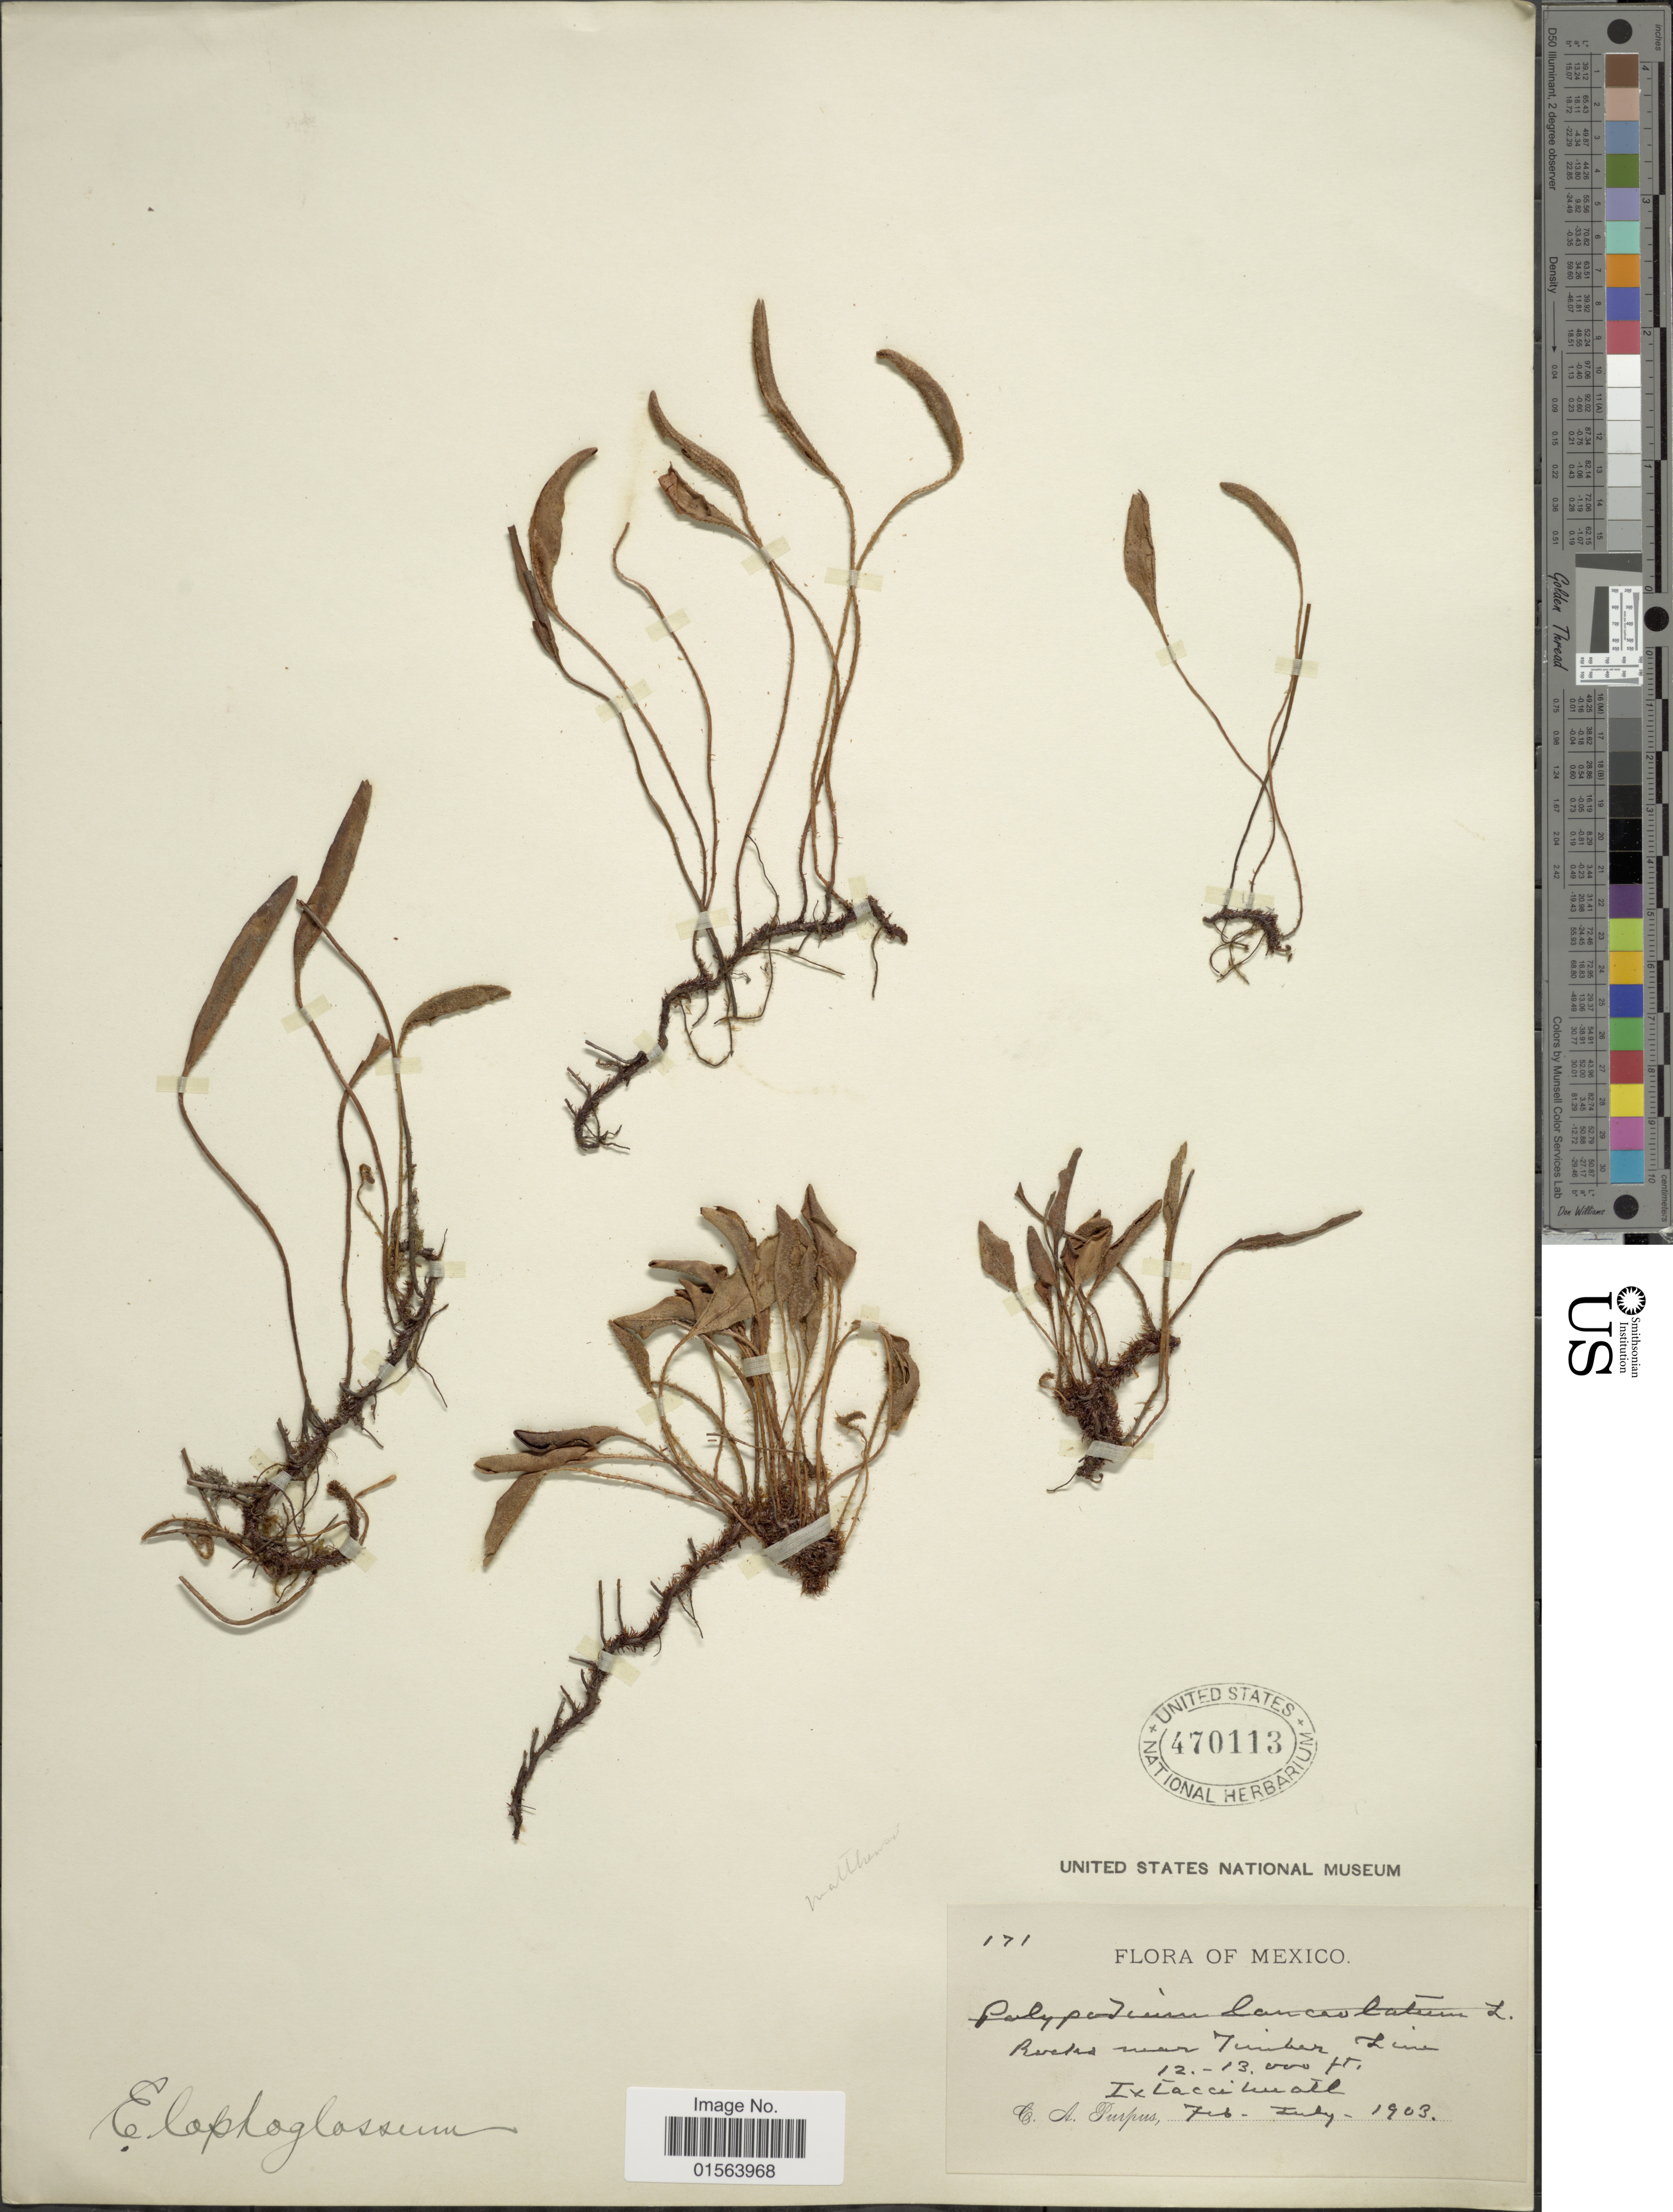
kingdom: Plantae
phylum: Tracheophyta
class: Polypodiopsida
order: Polypodiales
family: Dryopteridaceae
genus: Elaphoglossum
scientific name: Elaphoglossum hartwegii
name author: (Fée) T. Moore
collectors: C. A. Purpus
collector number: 171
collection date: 1903-02/1903-07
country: Mexico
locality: Near Timber Line, Ixtaccihuatl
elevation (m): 3658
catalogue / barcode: US 170113